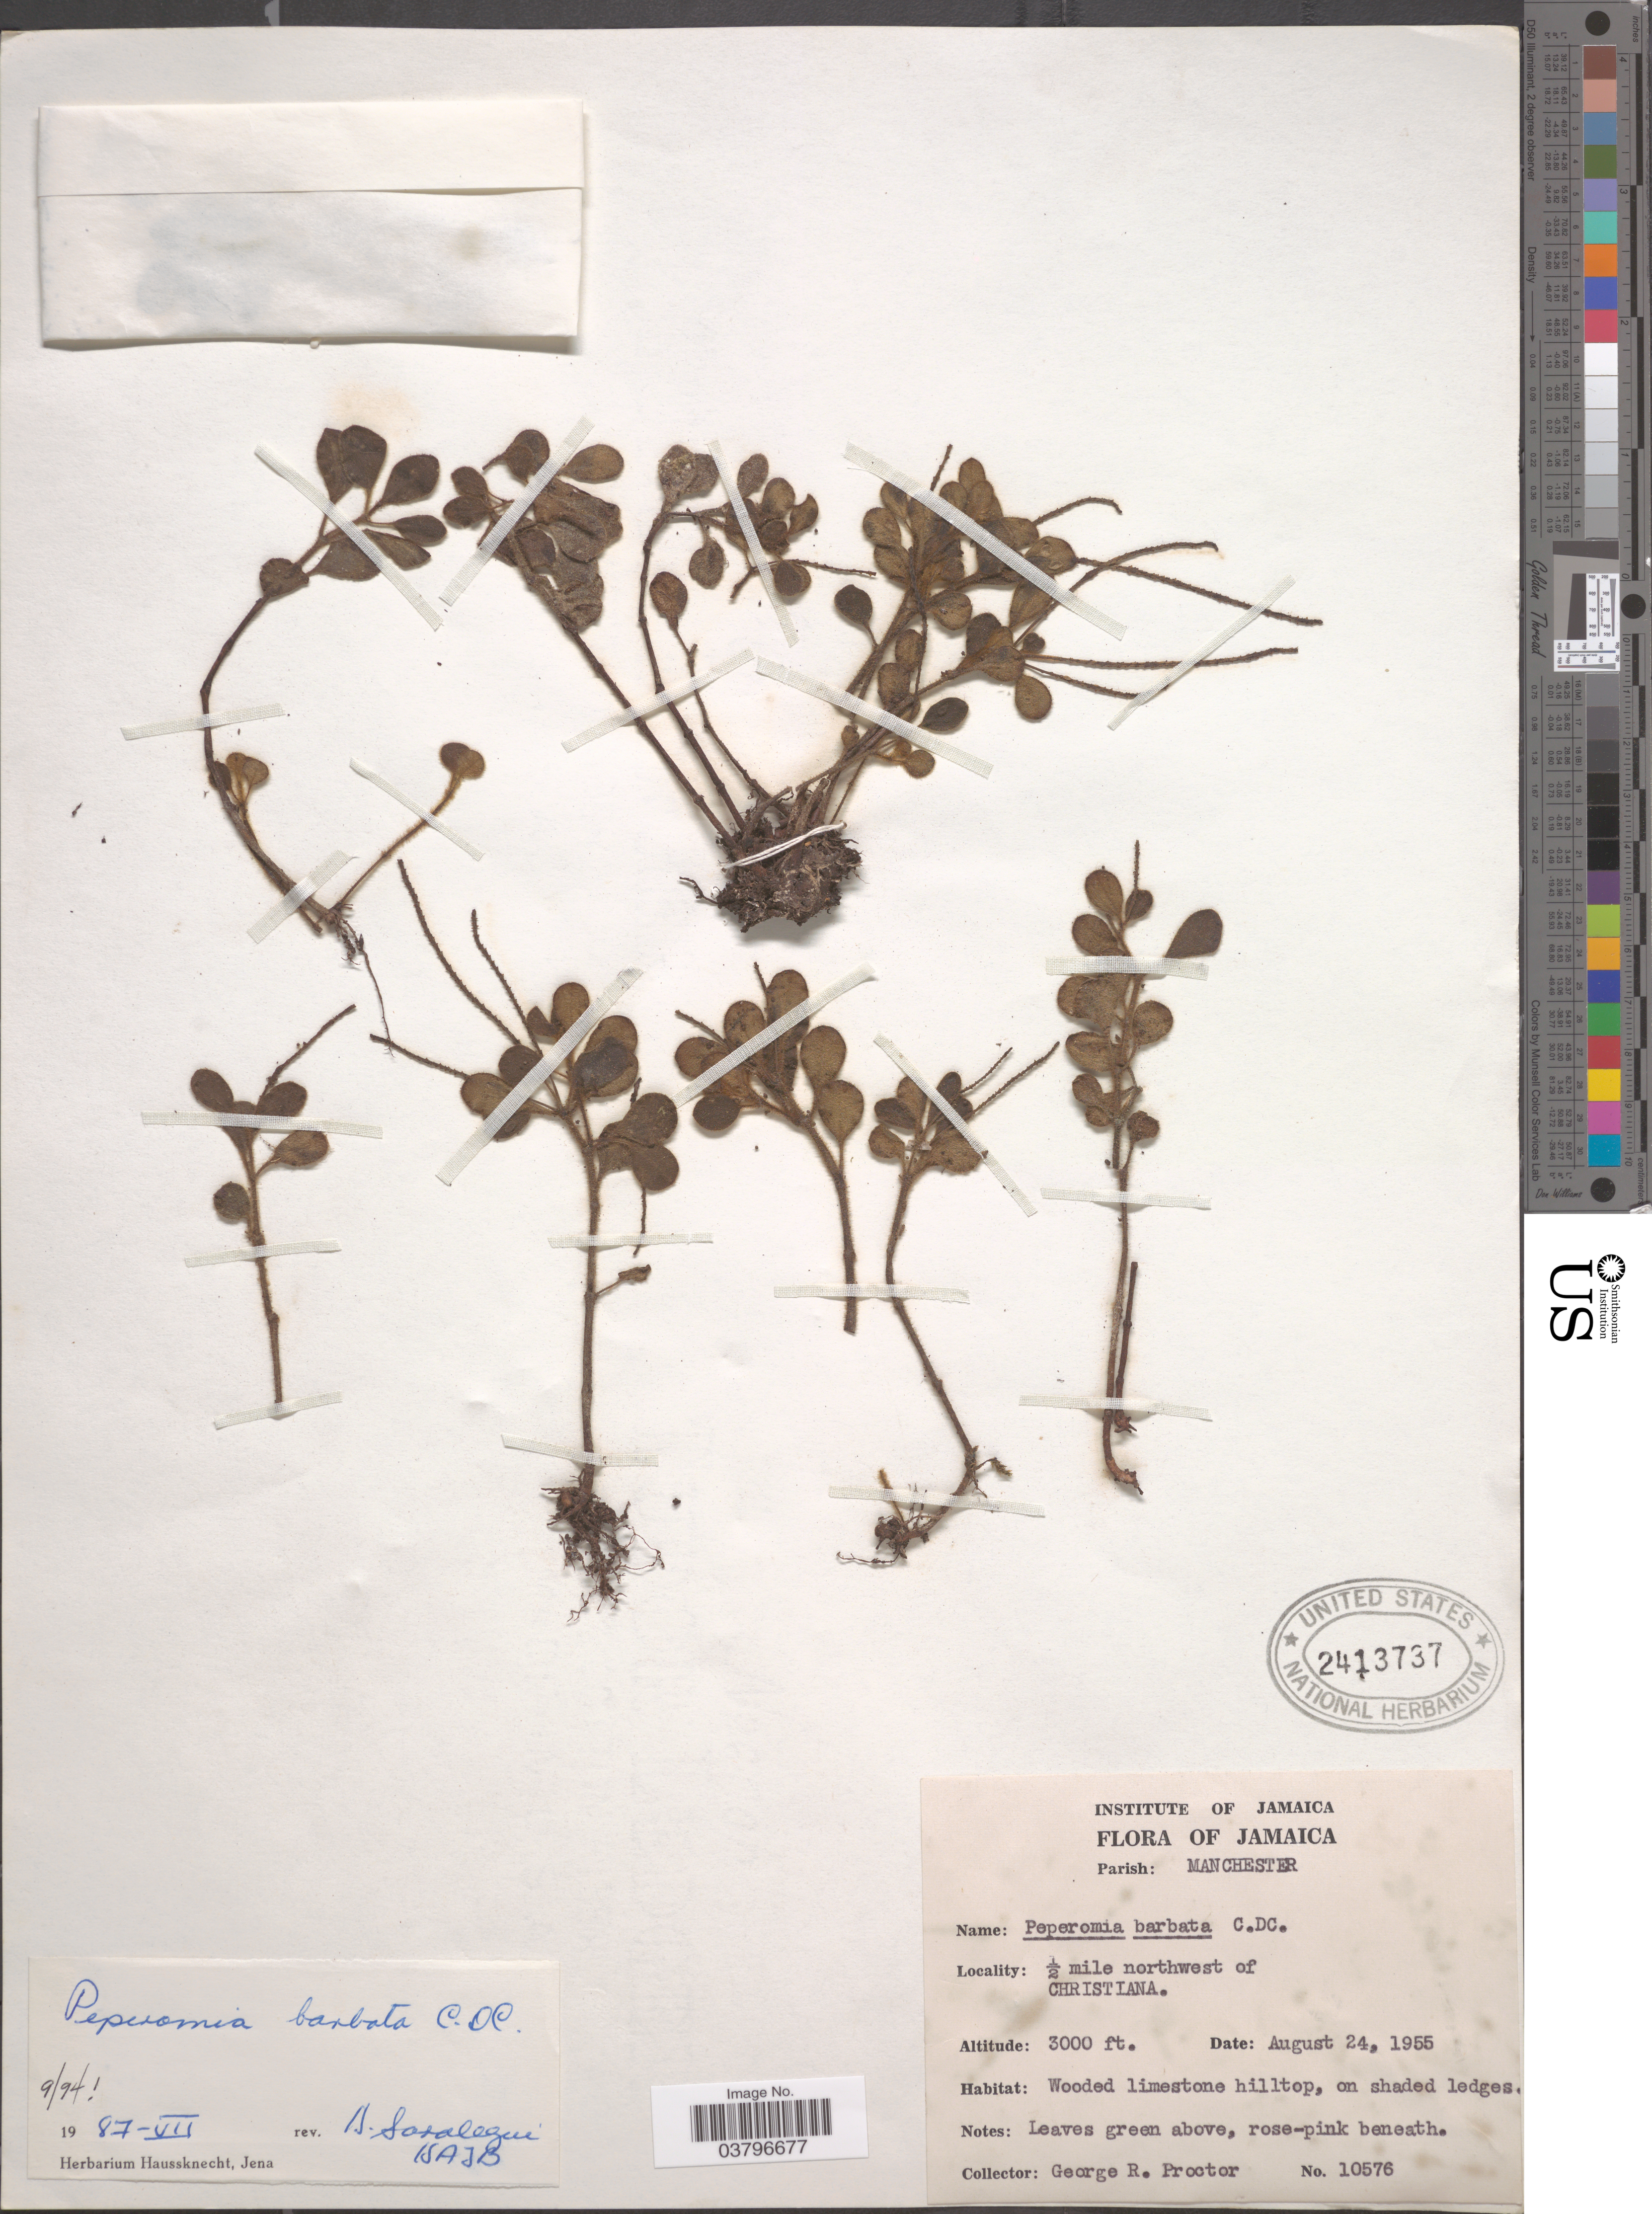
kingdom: Plantae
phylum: Tracheophyta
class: Magnoliopsida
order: Piperales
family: Piperaceae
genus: Peperomia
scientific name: Peperomia barbata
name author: C. DC.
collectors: G. Proctor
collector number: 10576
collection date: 1955-08-24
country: Jamaica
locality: Parish: Manchester. ½ mile northwest of Christiana.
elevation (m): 914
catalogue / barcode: US 2413737